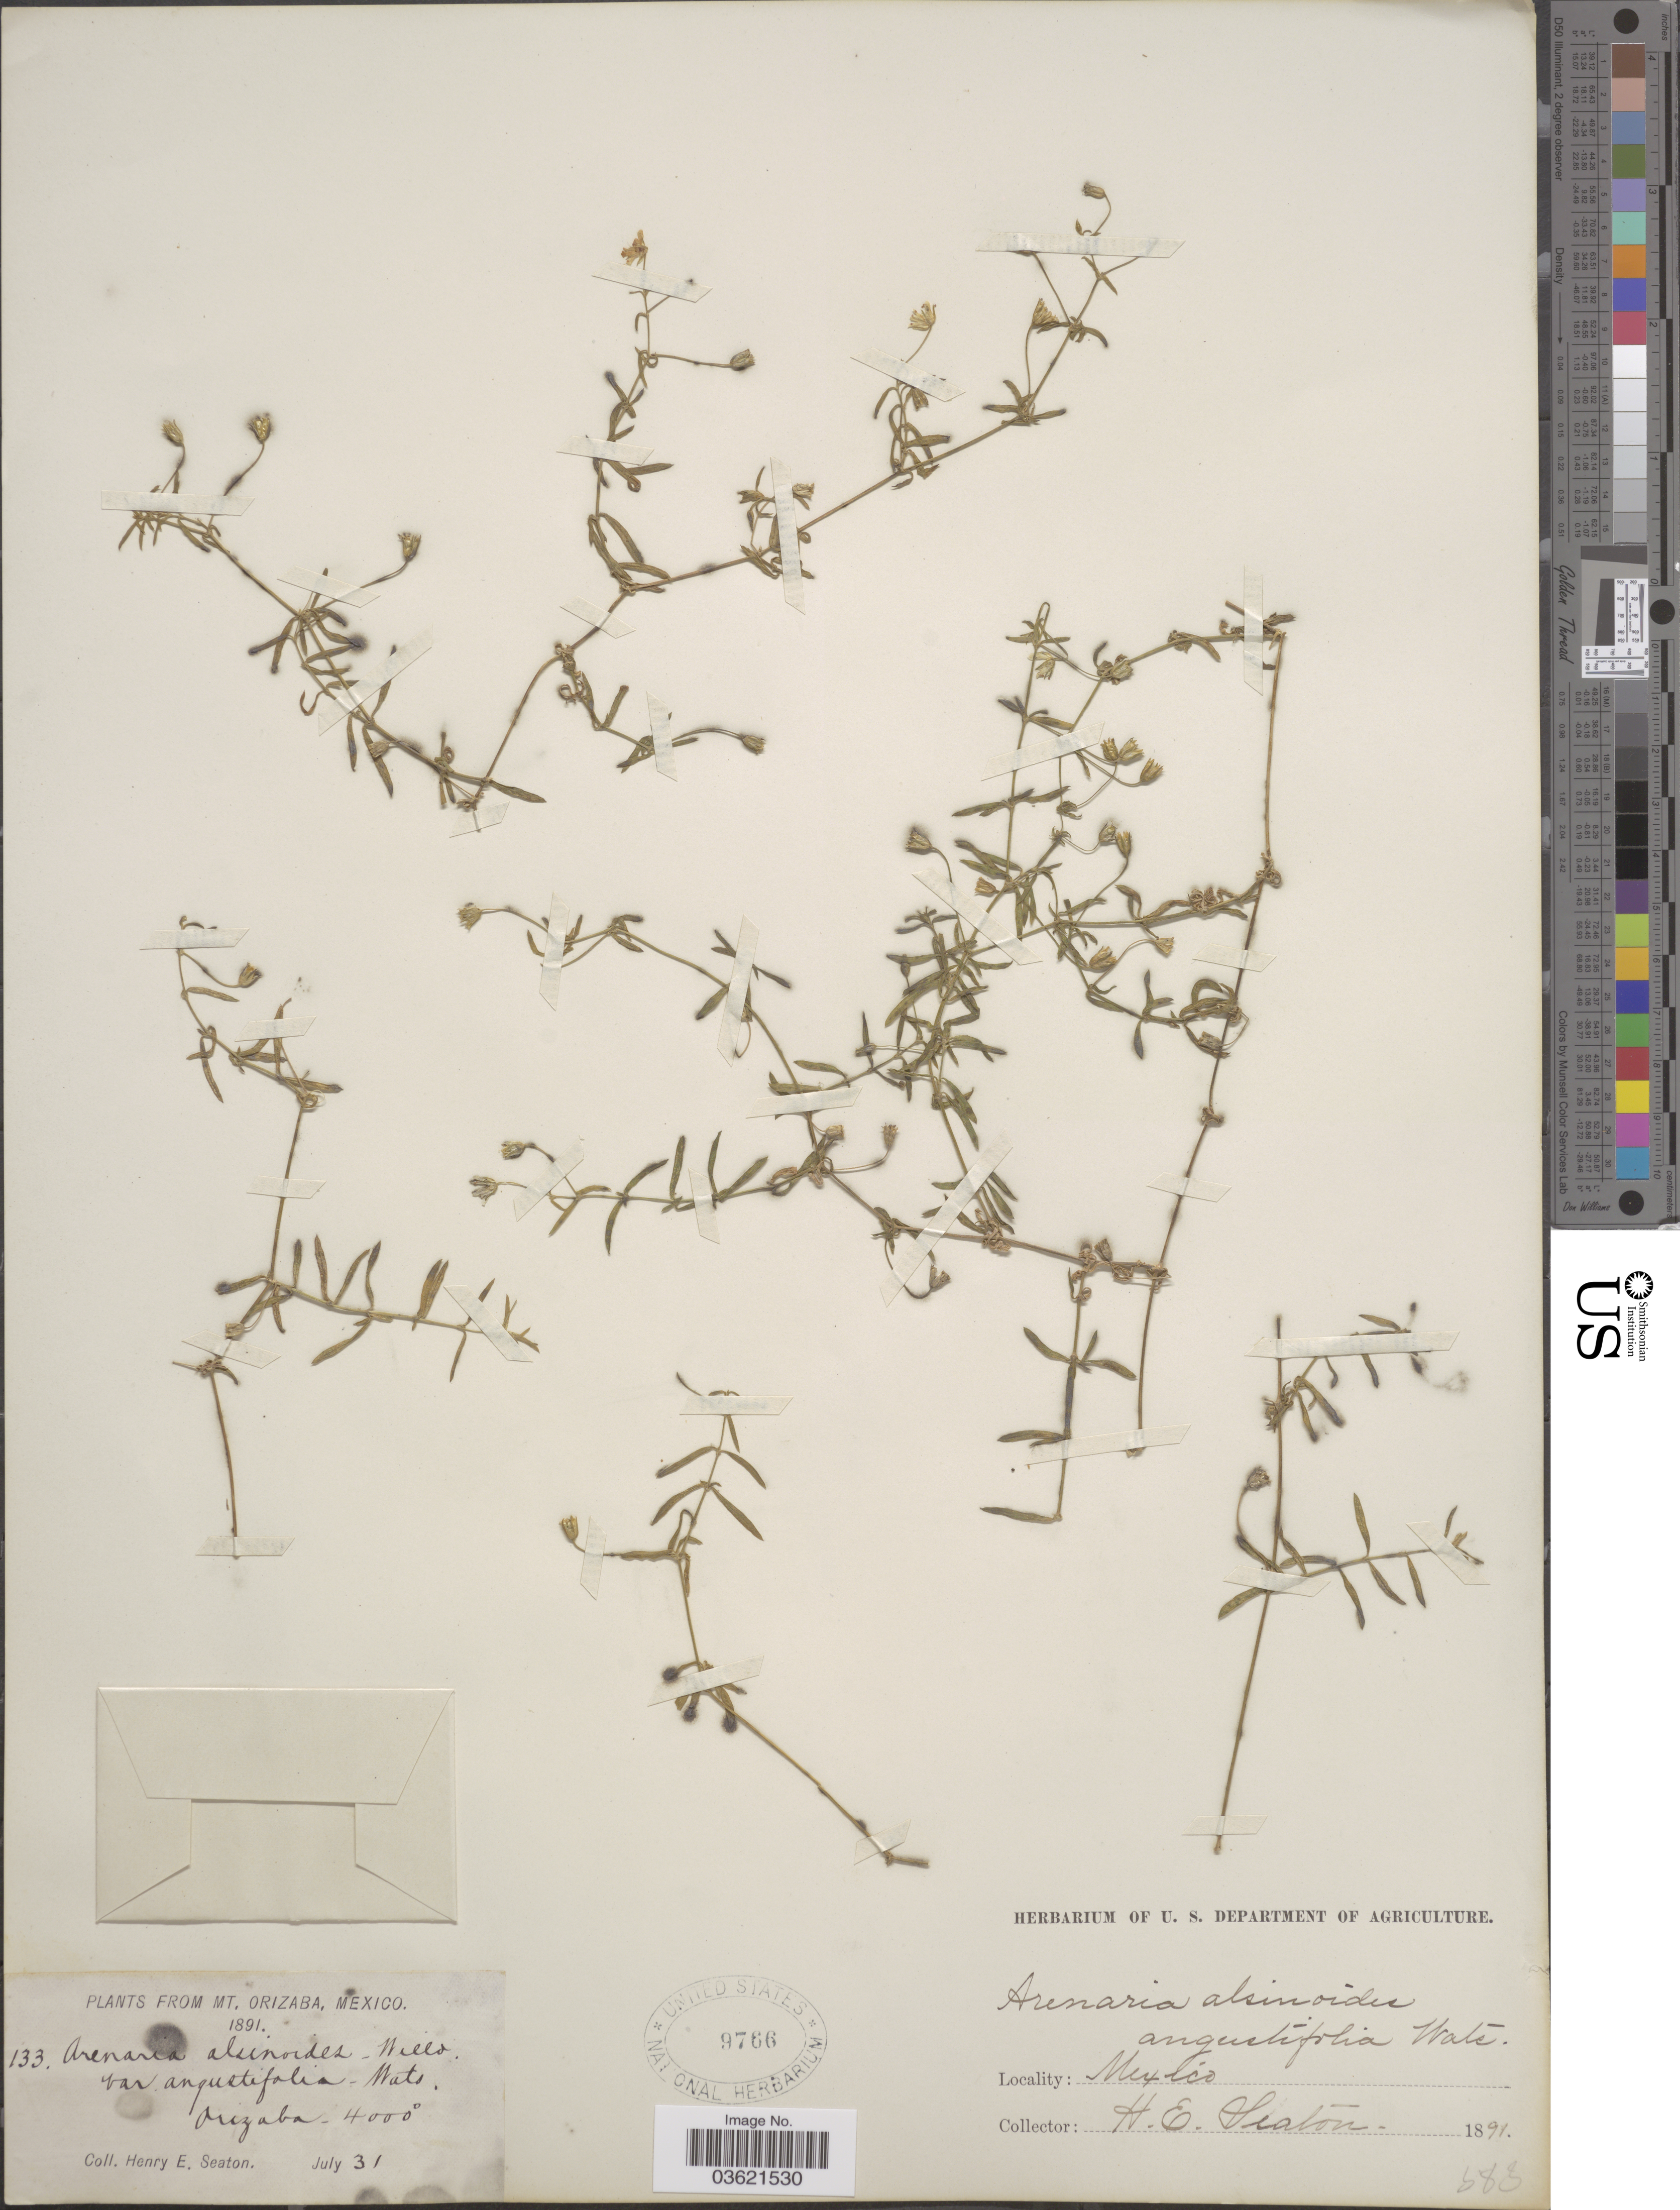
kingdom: Plantae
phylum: Tracheophyta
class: Magnoliopsida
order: Caryophyllales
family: Caryophyllaceae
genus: Arenaria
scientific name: Arenaria lanuginosa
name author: (Michx.) Rohrb.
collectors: H. E. Seaton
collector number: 133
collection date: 1891-07-31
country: Mexico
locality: Mt. Orizaba. Orizaba.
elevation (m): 1219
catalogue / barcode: US 9766